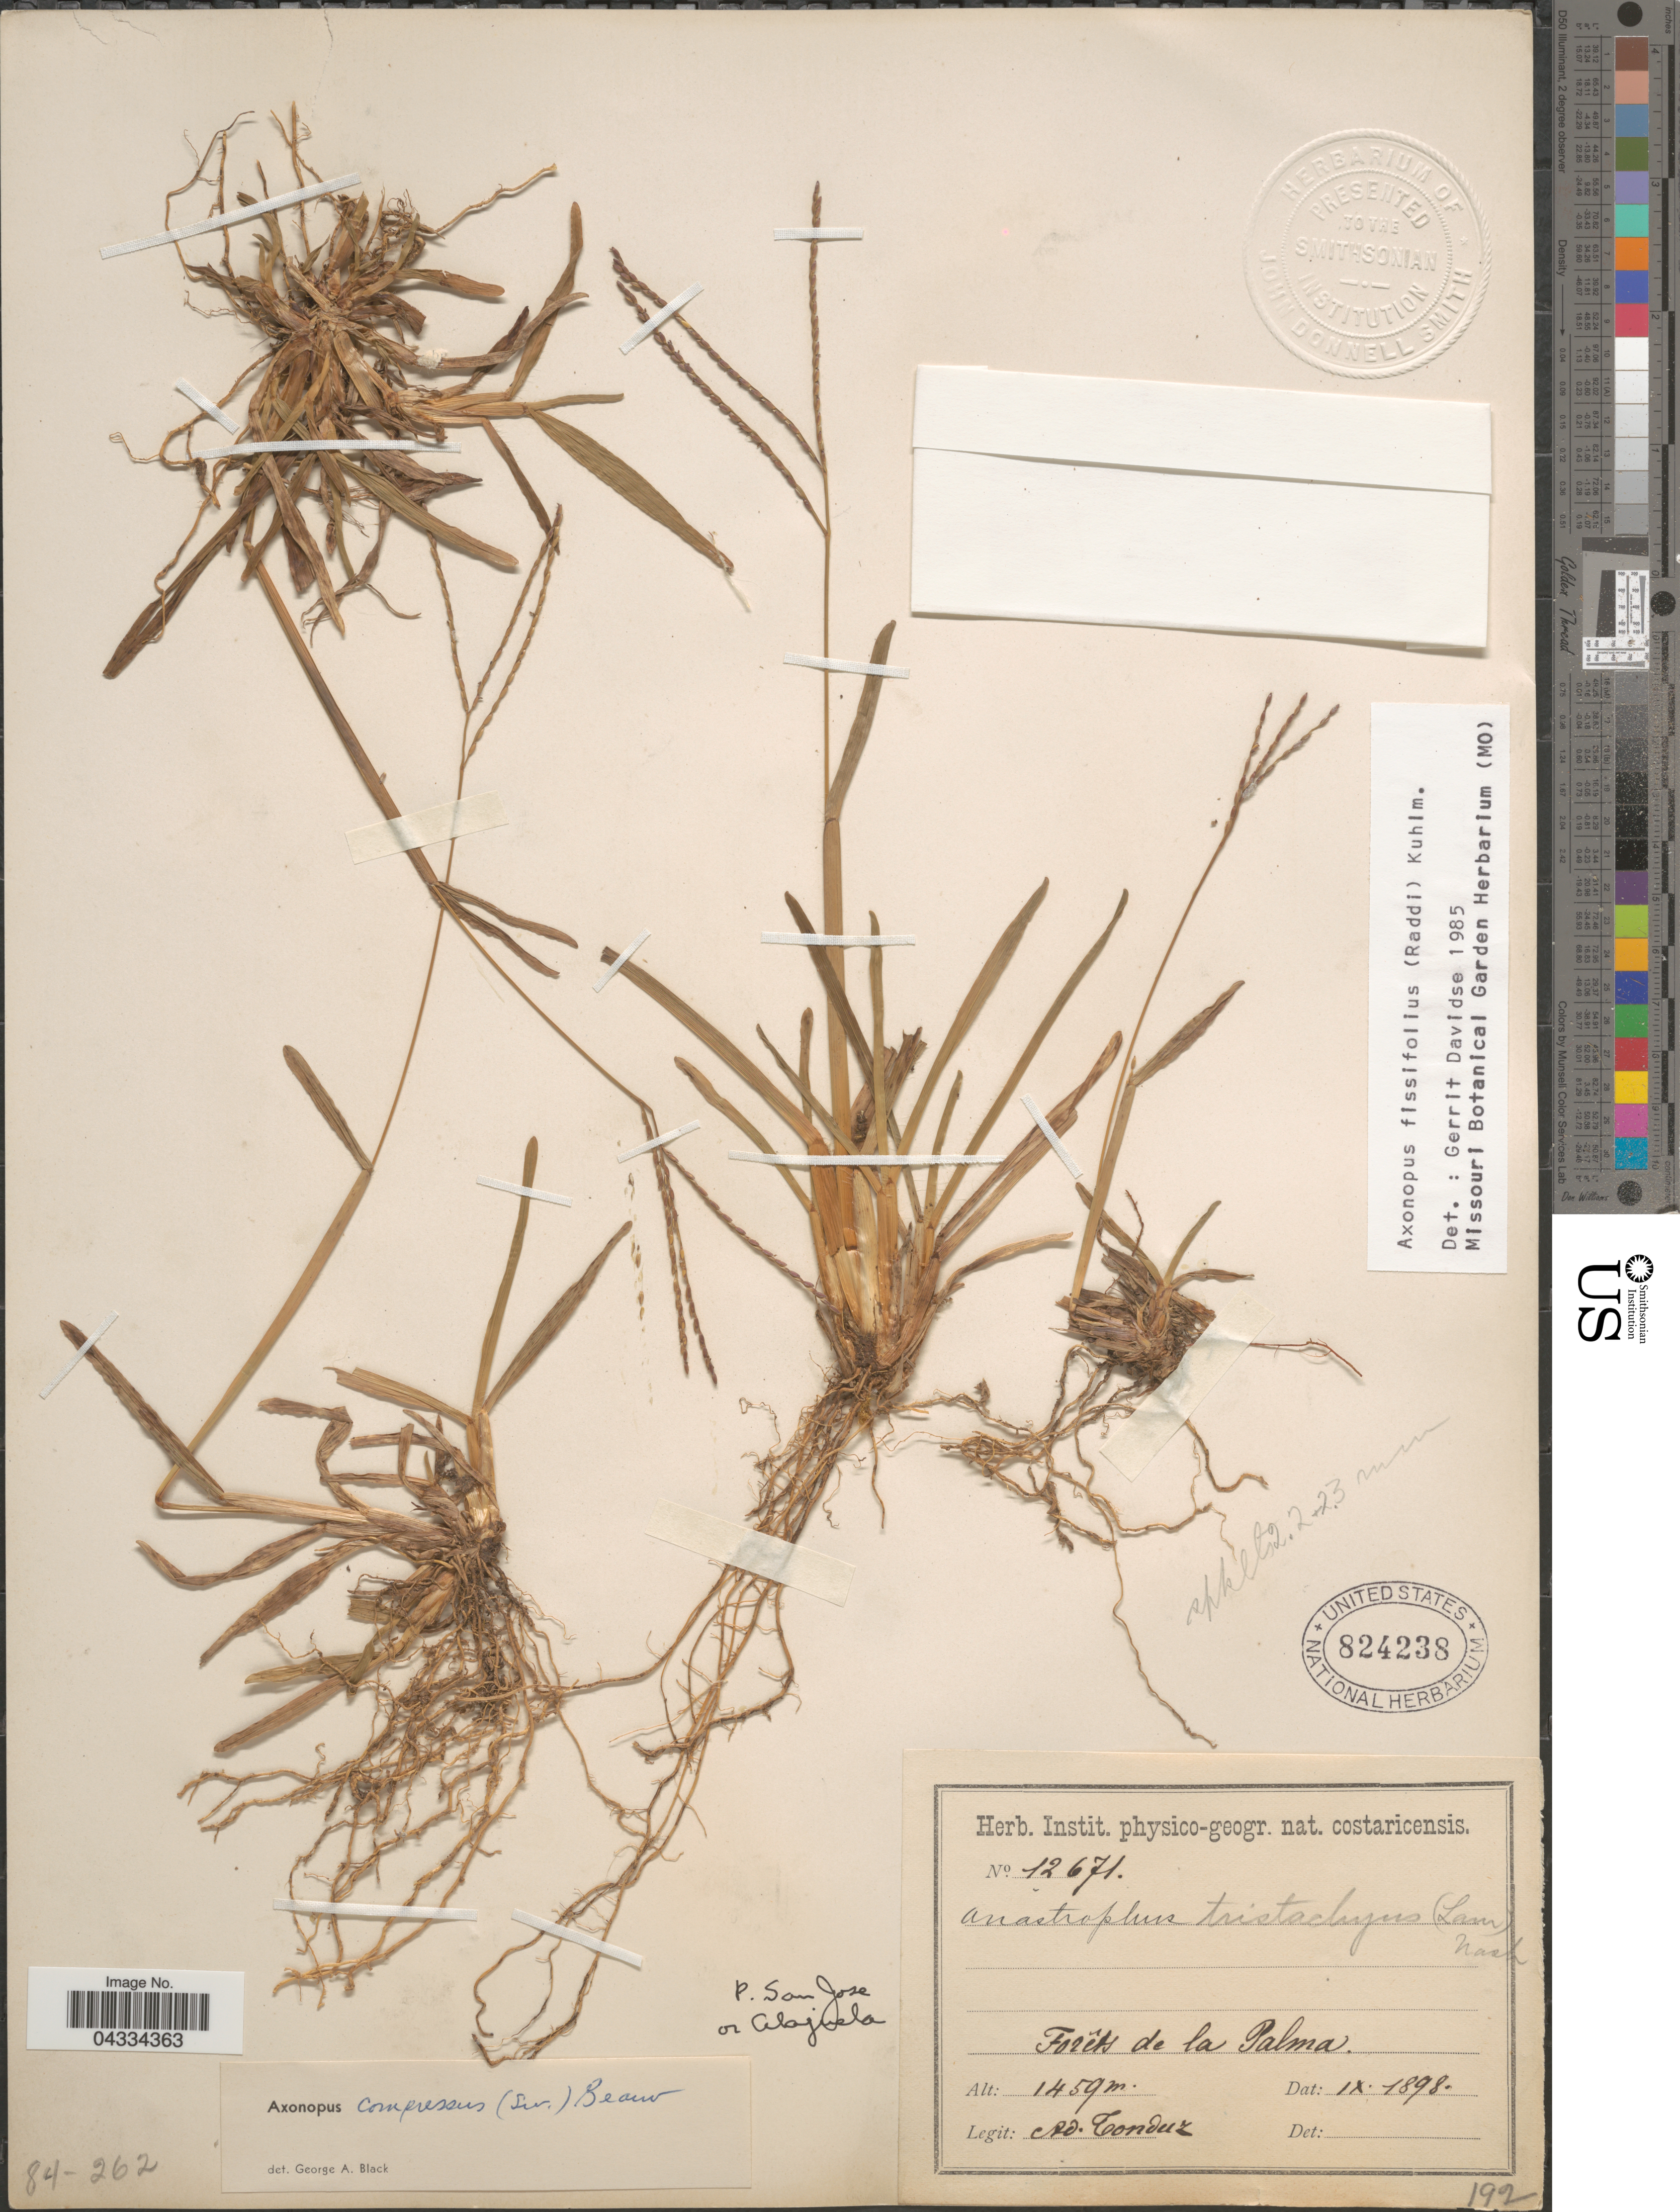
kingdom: Plantae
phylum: Tracheophyta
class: Liliopsida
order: Poales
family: Poaceae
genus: Axonopus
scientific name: Axonopus fissifolius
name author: (Raddi) Kuhlm.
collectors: A. Tonduz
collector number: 12671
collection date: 1898-09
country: Costa Rica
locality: Forêts de la Palma. P. San Jose or Alajuela. [unsure placement]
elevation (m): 1459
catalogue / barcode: US 824238